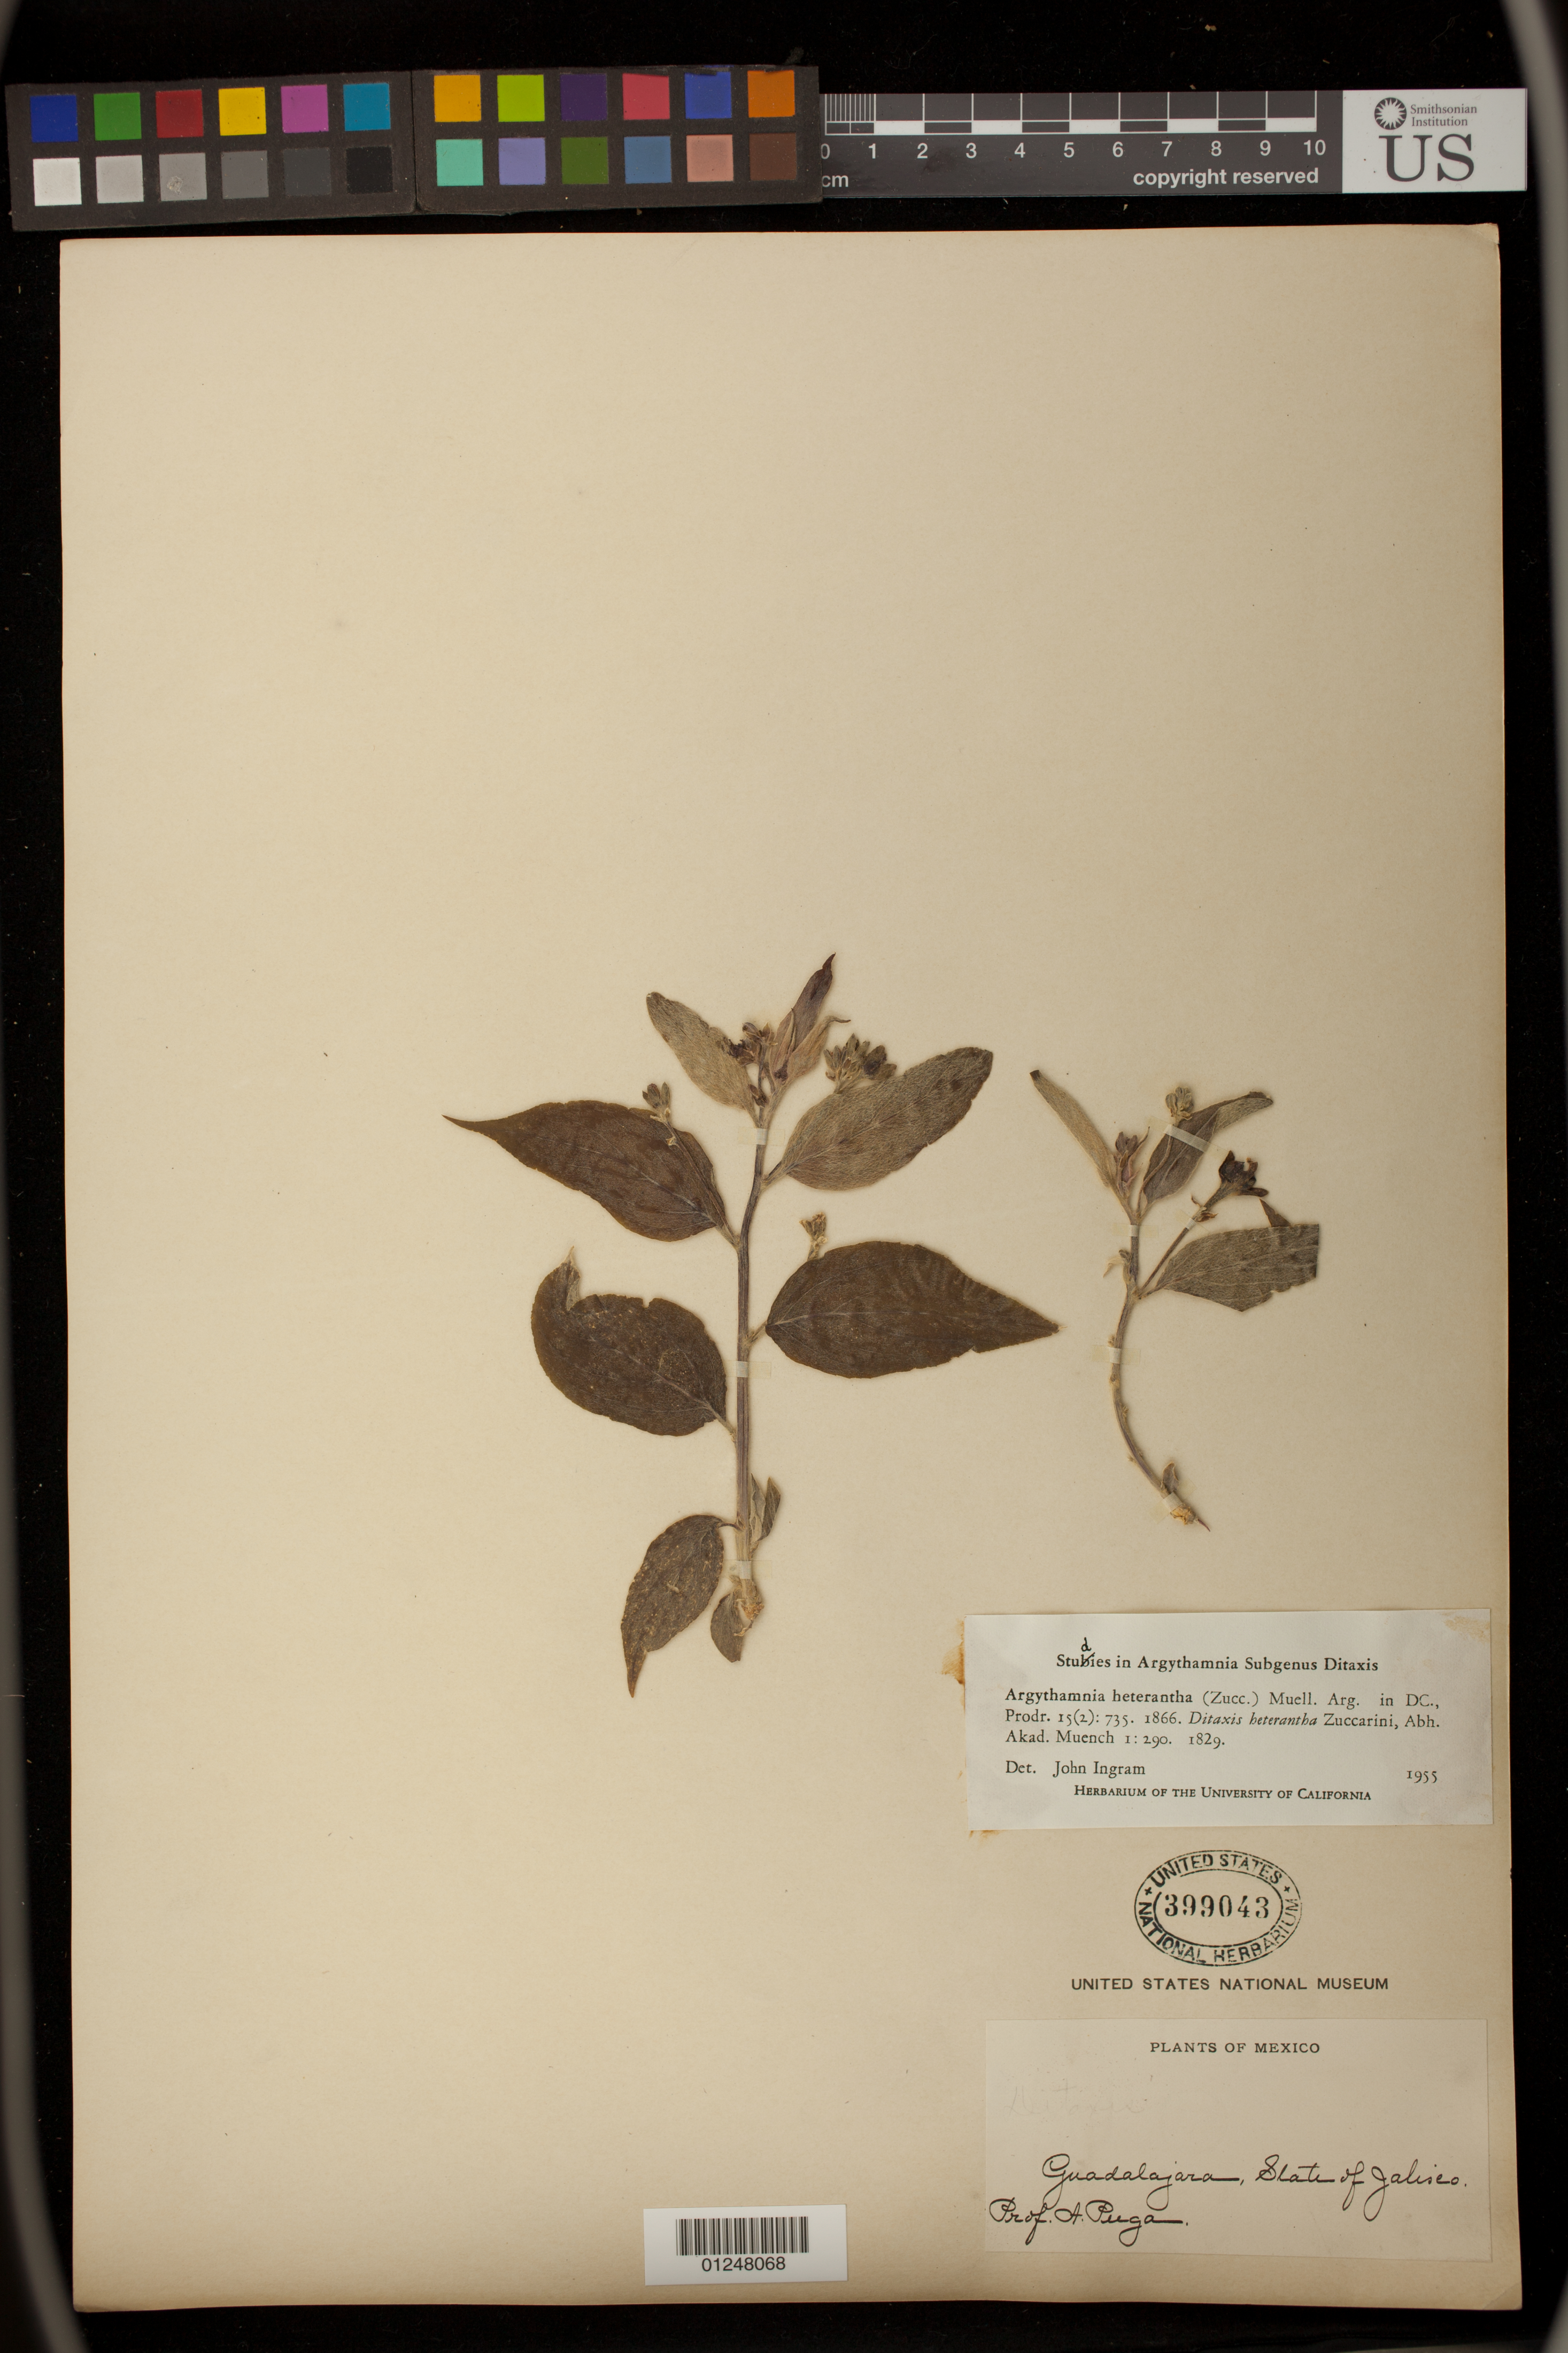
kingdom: Plantae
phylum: Tracheophyta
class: Magnoliopsida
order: Malpighiales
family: Euphorbiaceae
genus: Ditaxis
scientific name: Ditaxis heterantha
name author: Zucc.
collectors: A. Puga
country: Mexico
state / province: Jalisco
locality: Guadalajara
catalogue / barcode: US 399043